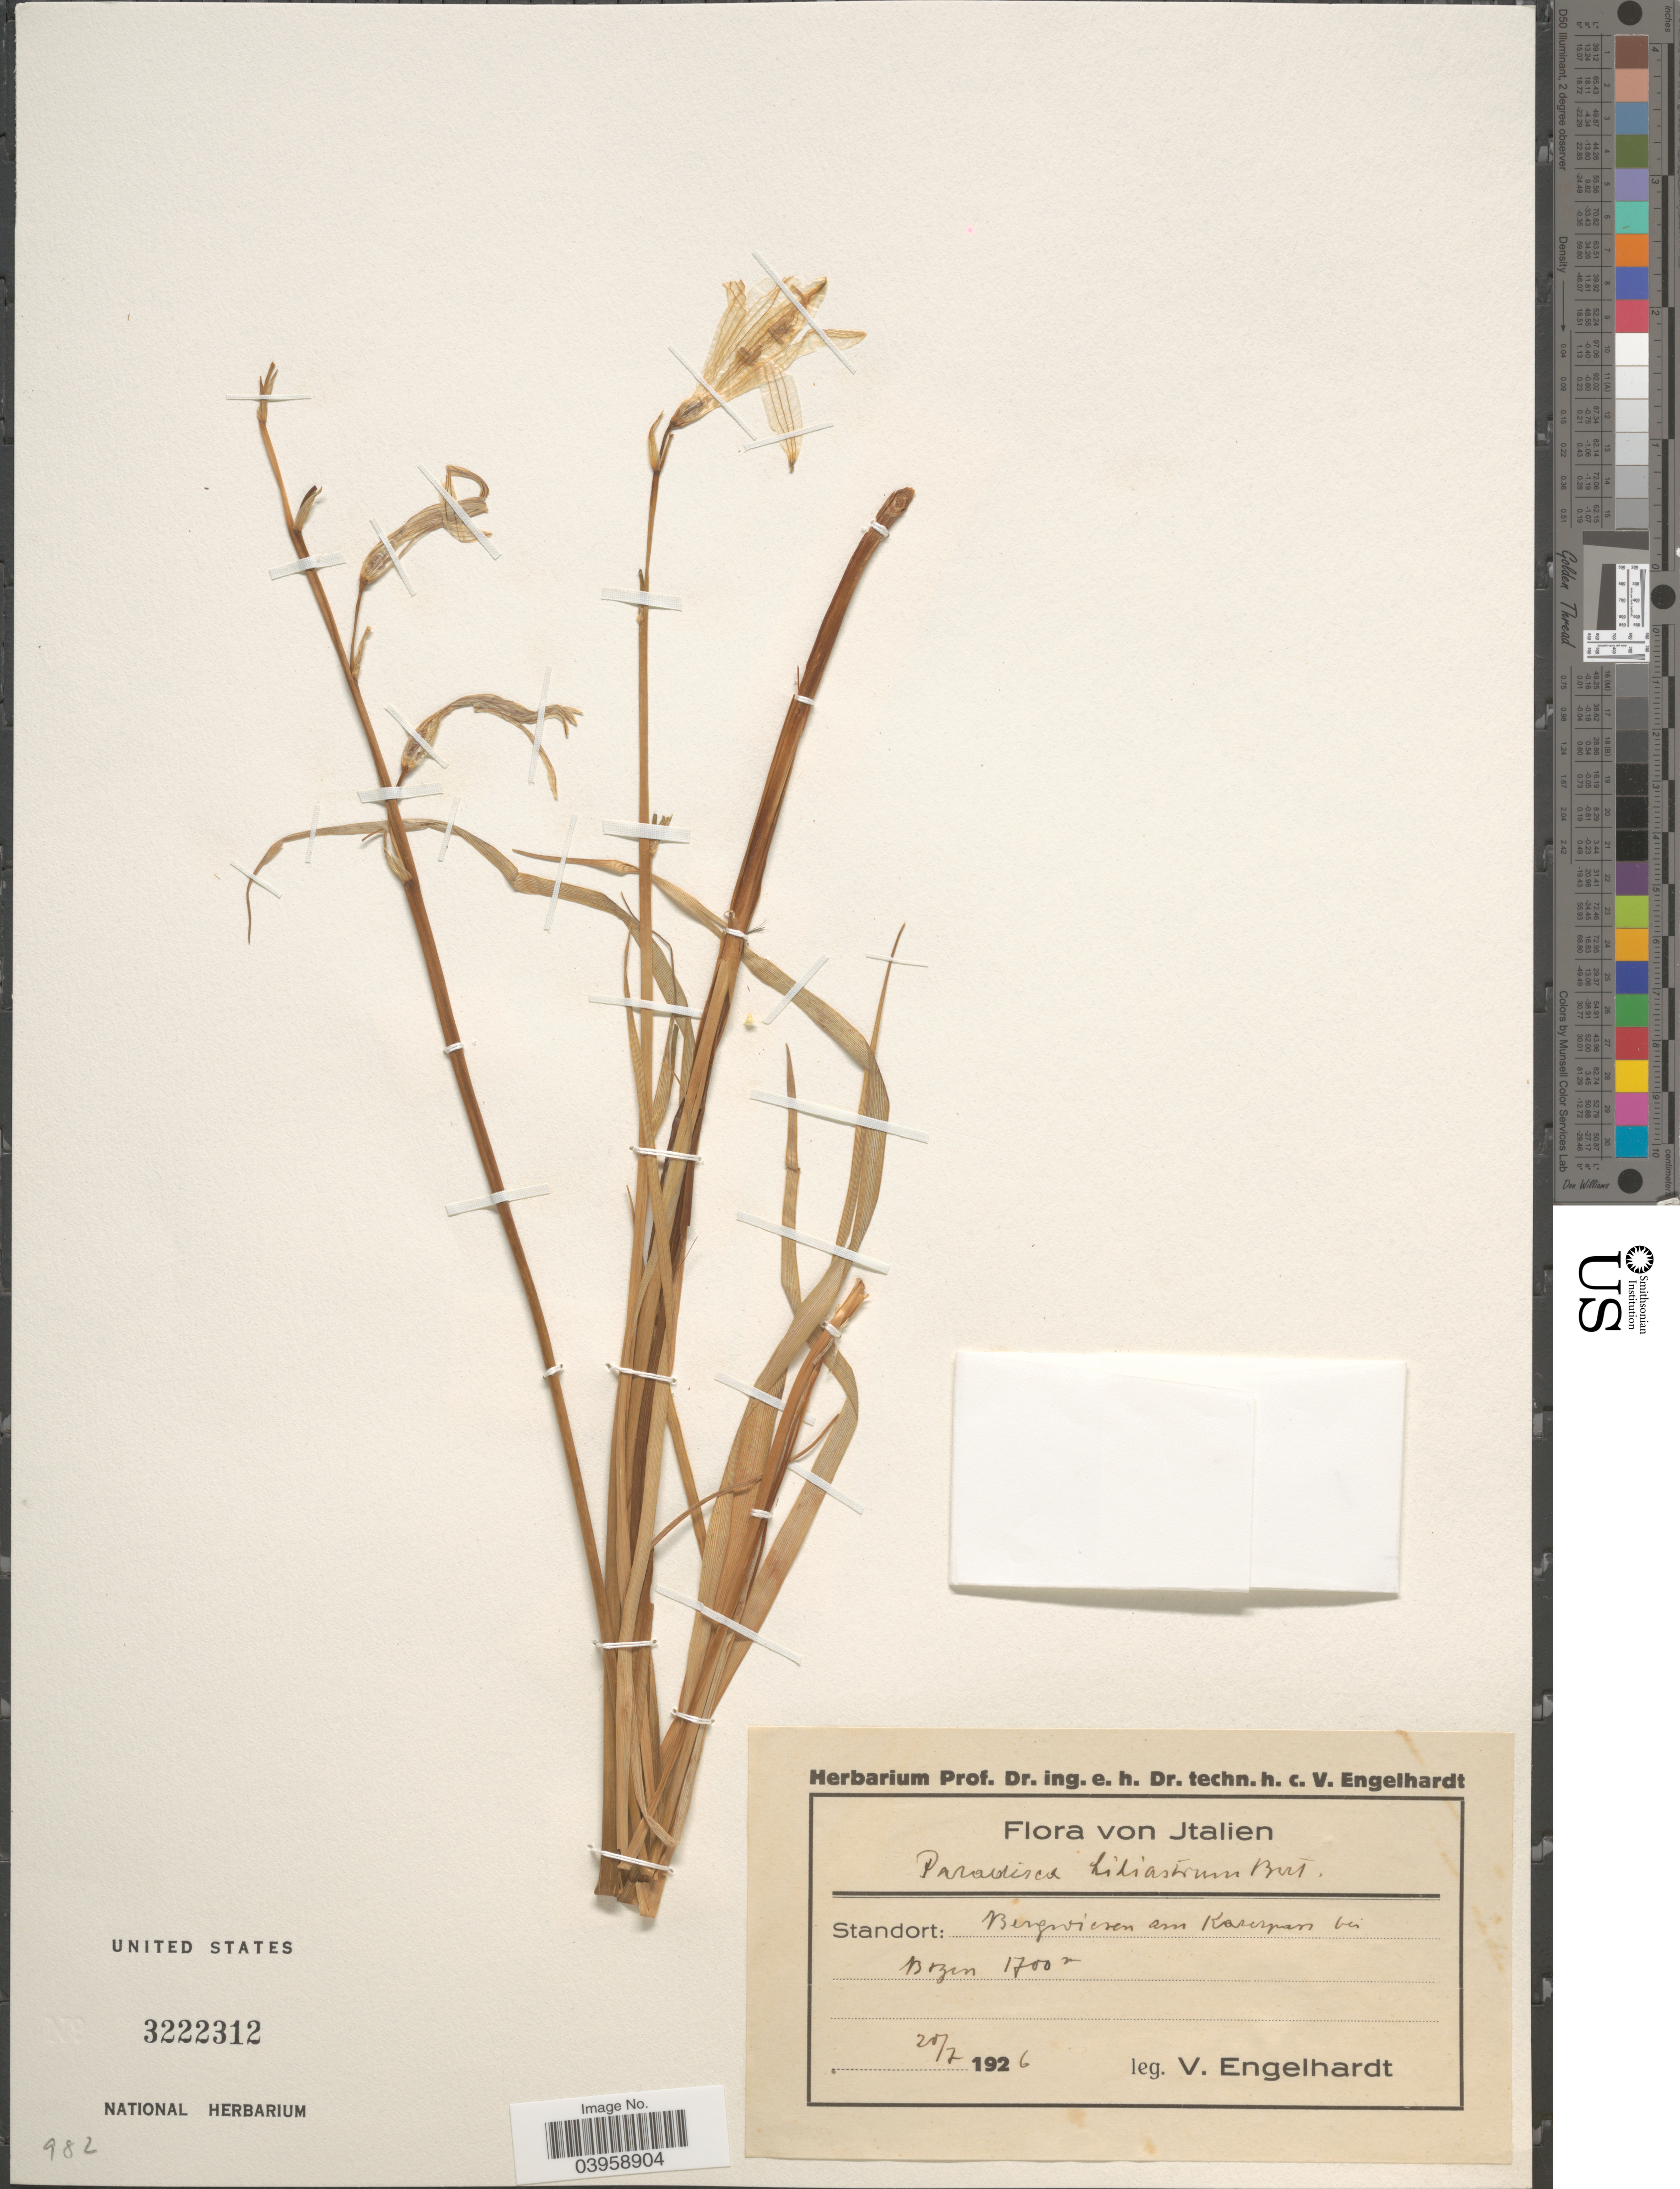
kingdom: Plantae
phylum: Tracheophyta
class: Liliopsida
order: Asparagales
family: Asparagaceae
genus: Paradisea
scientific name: Paradisea liliastrum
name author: Bertol.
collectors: V. Engelhardt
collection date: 1926-07-20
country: Italy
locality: Italien. Standort: Bergewiesen am Karerpass bei Bozen.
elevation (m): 1700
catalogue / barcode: US 3222312